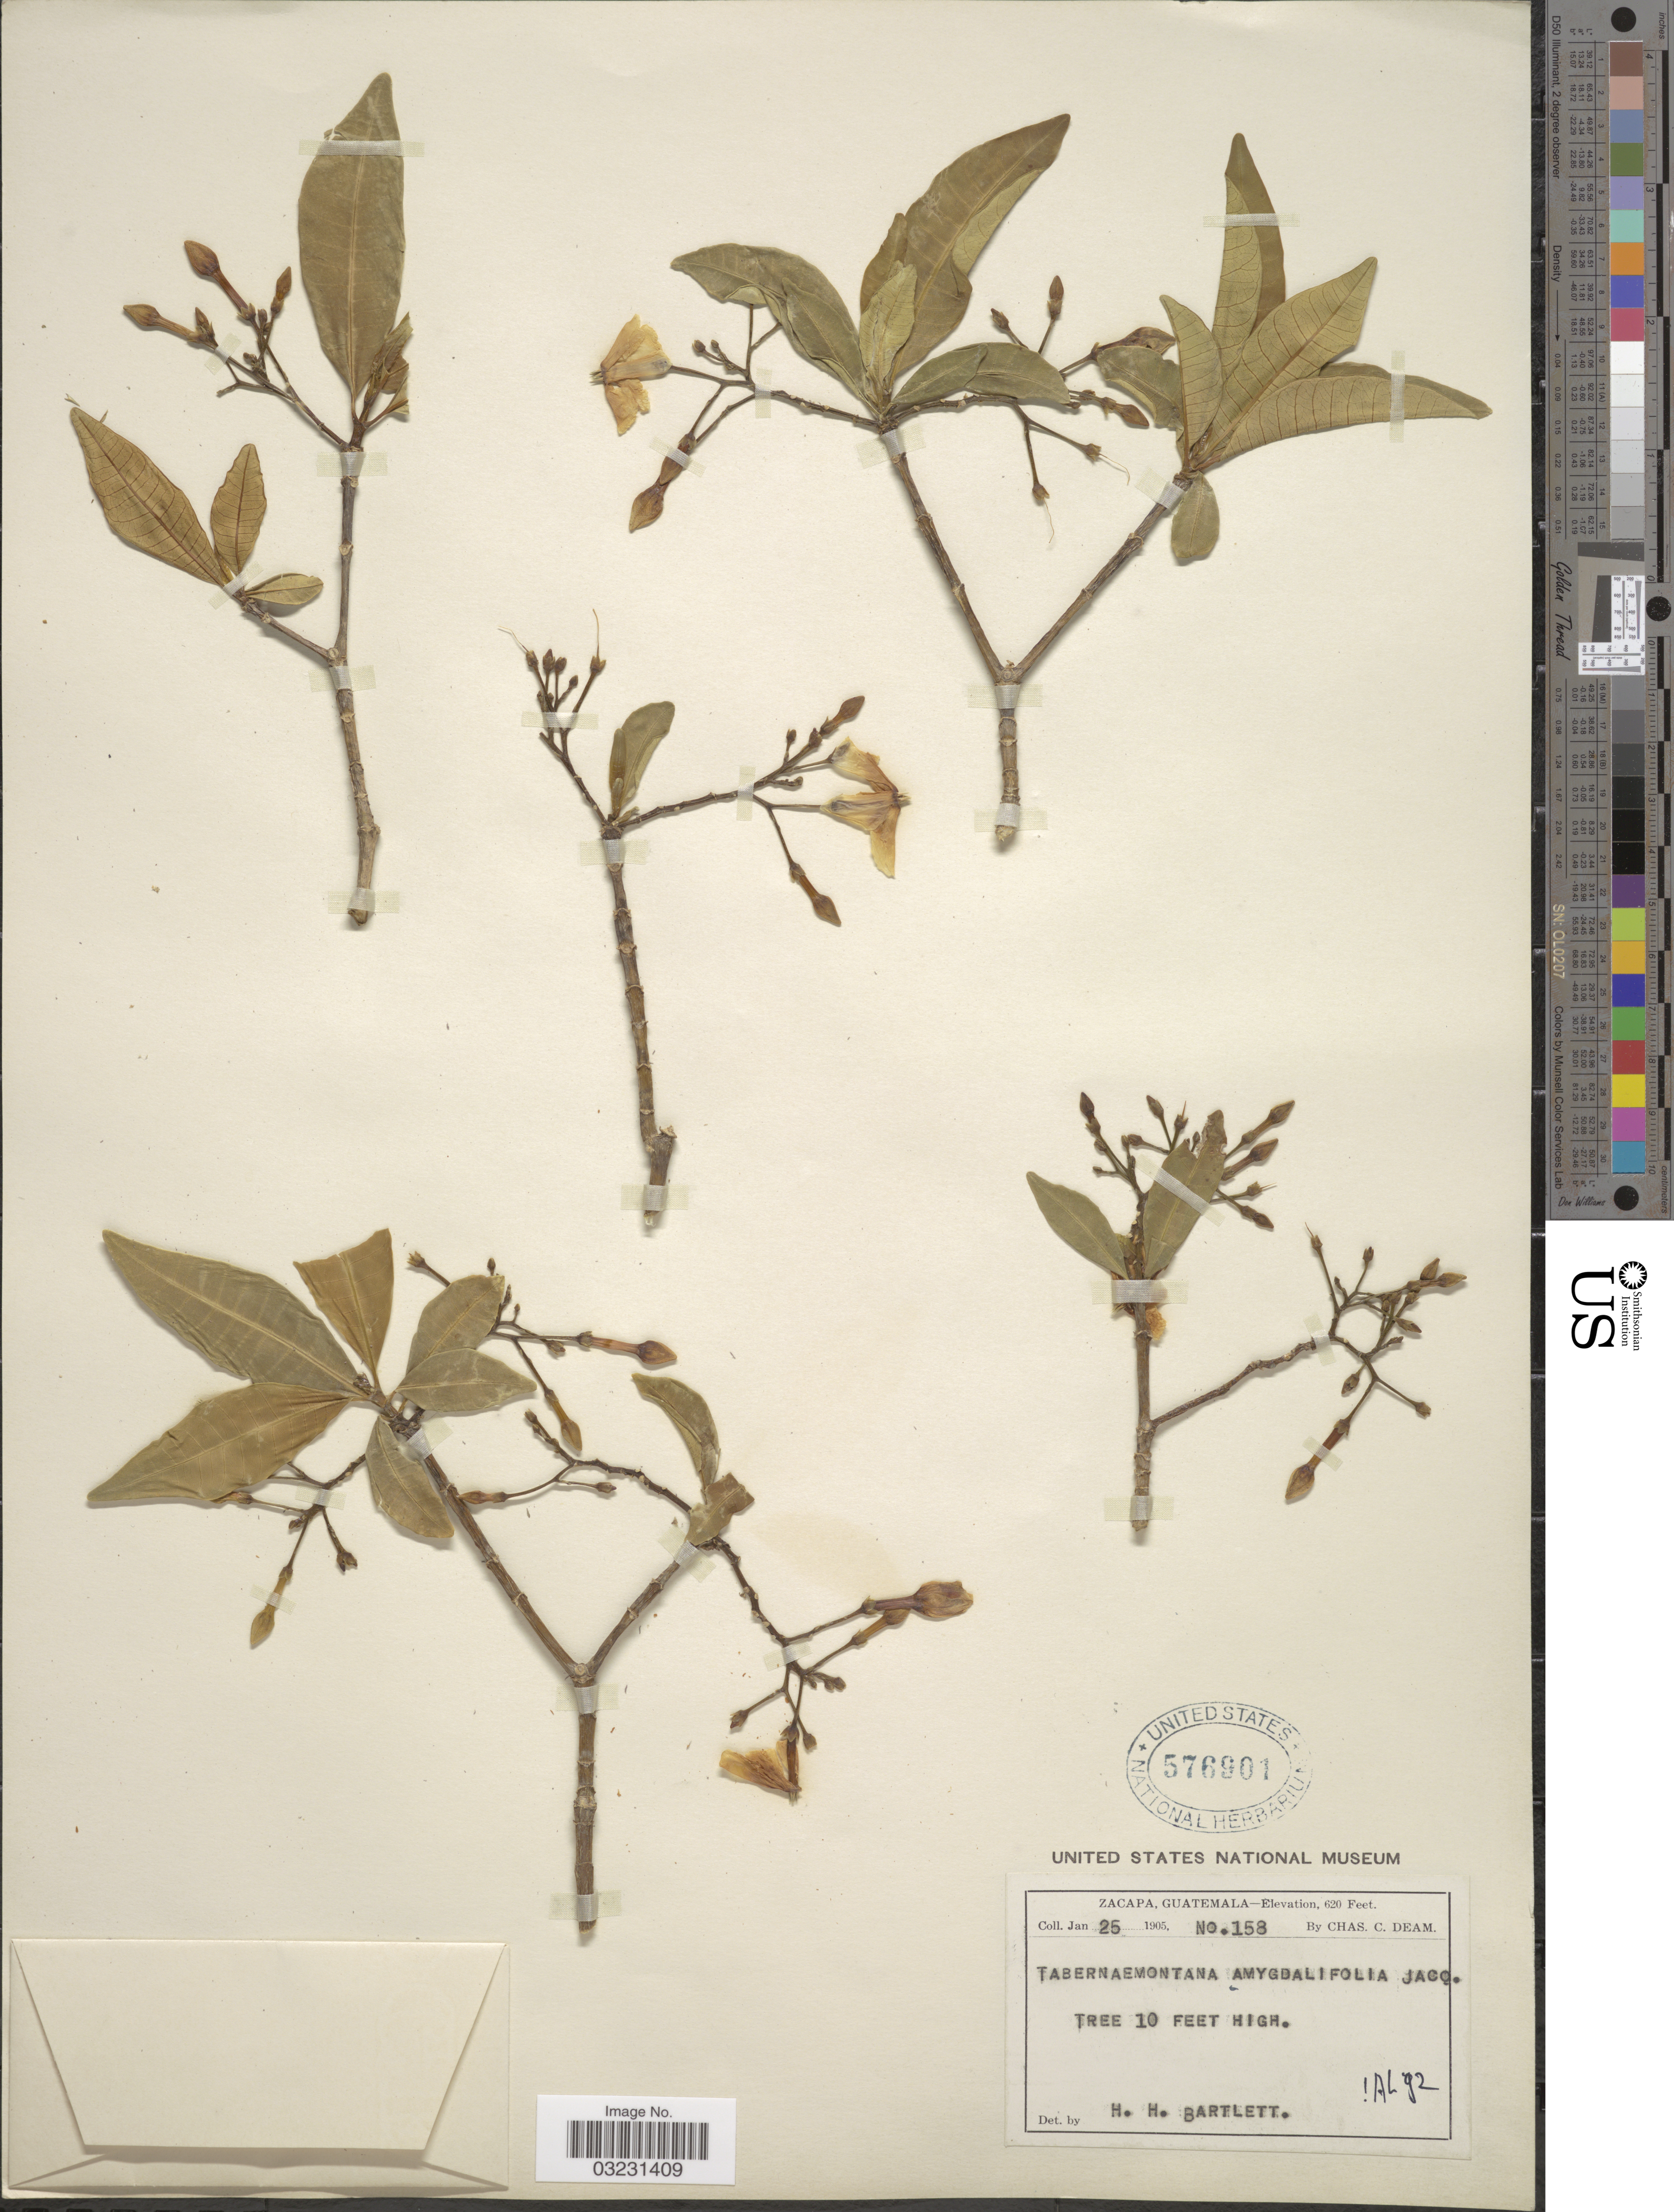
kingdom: Plantae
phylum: Tracheophyta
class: Magnoliopsida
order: Gentianales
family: Apocynaceae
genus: Tabernaemontana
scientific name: Tabernaemontana amygdalifolia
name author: Jacq.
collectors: C. C. Deam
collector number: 158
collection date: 1905-01-25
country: Guatemala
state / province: Zacapa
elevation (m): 189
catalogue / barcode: US 576901